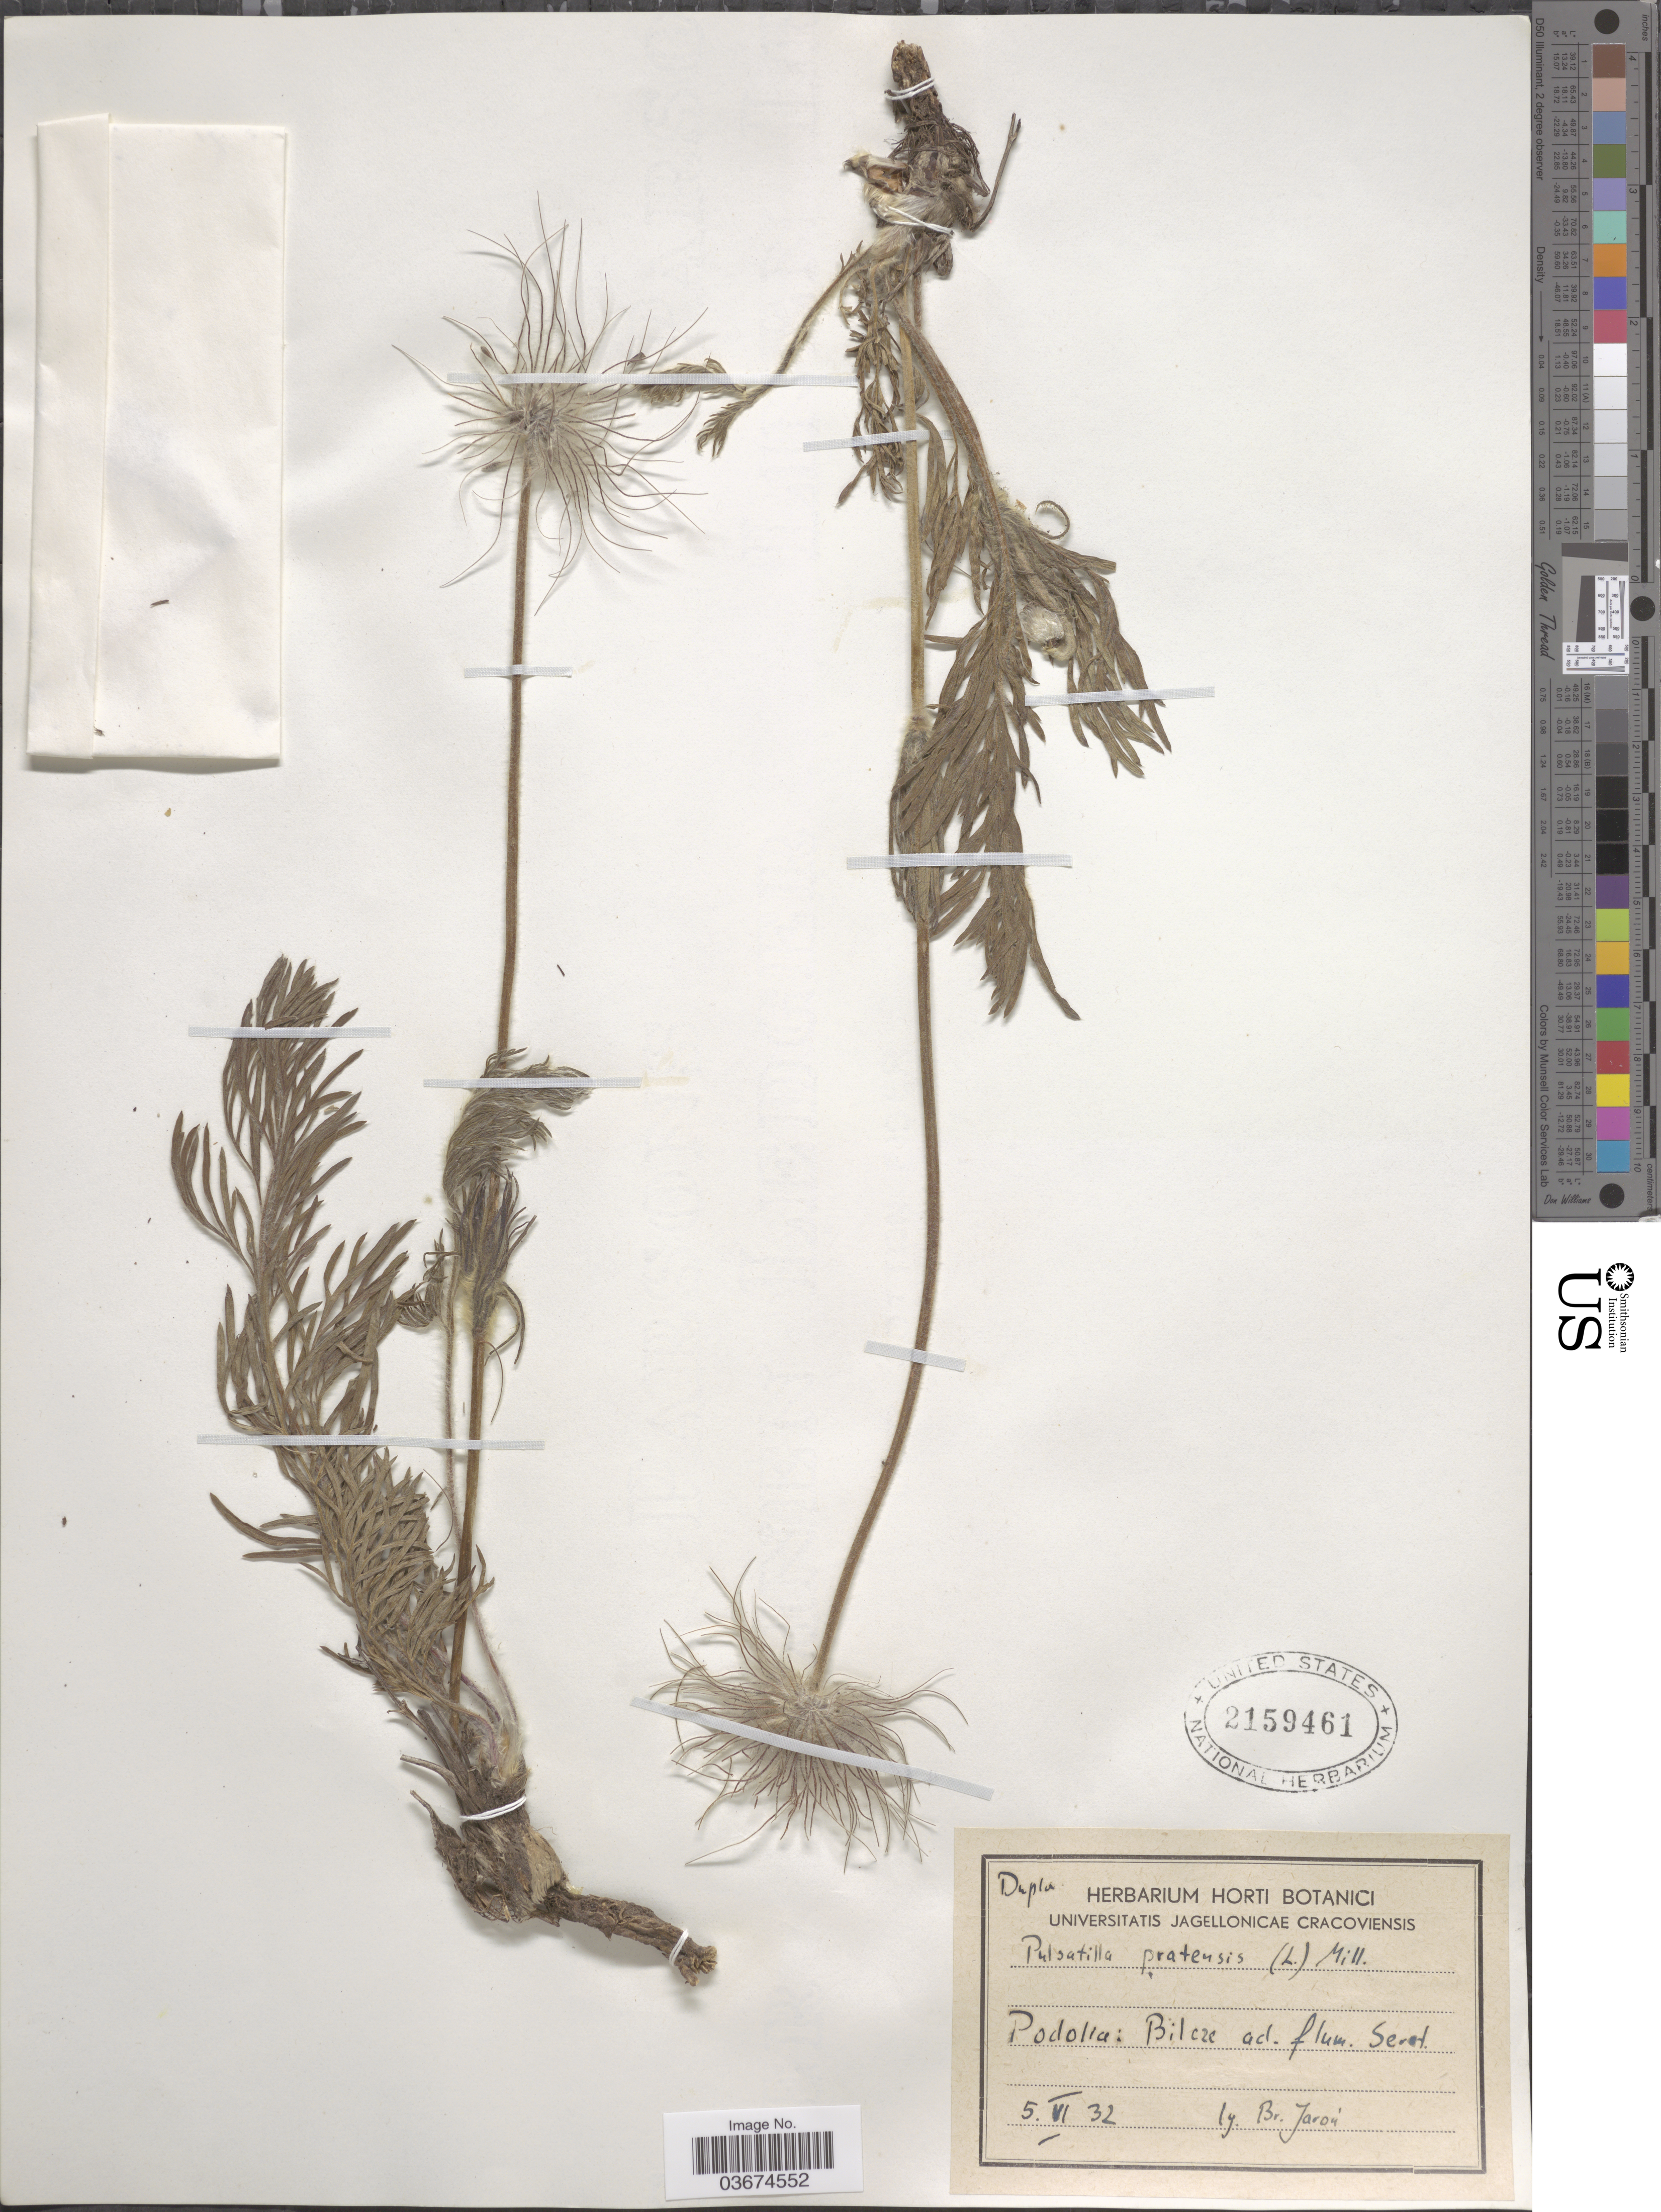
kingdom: Plantae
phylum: Tracheophyta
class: Magnoliopsida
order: Ranunculales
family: Ranunculaceae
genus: Pulsatilla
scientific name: Pulsatilla pratensis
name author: (L.) Mill.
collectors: B. Jaron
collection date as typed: Transcribed d/m/y: 5/6/32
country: Poland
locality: Podolia: Bilcze ad. flum. Seret. [interpreted]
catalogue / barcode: US 2159461